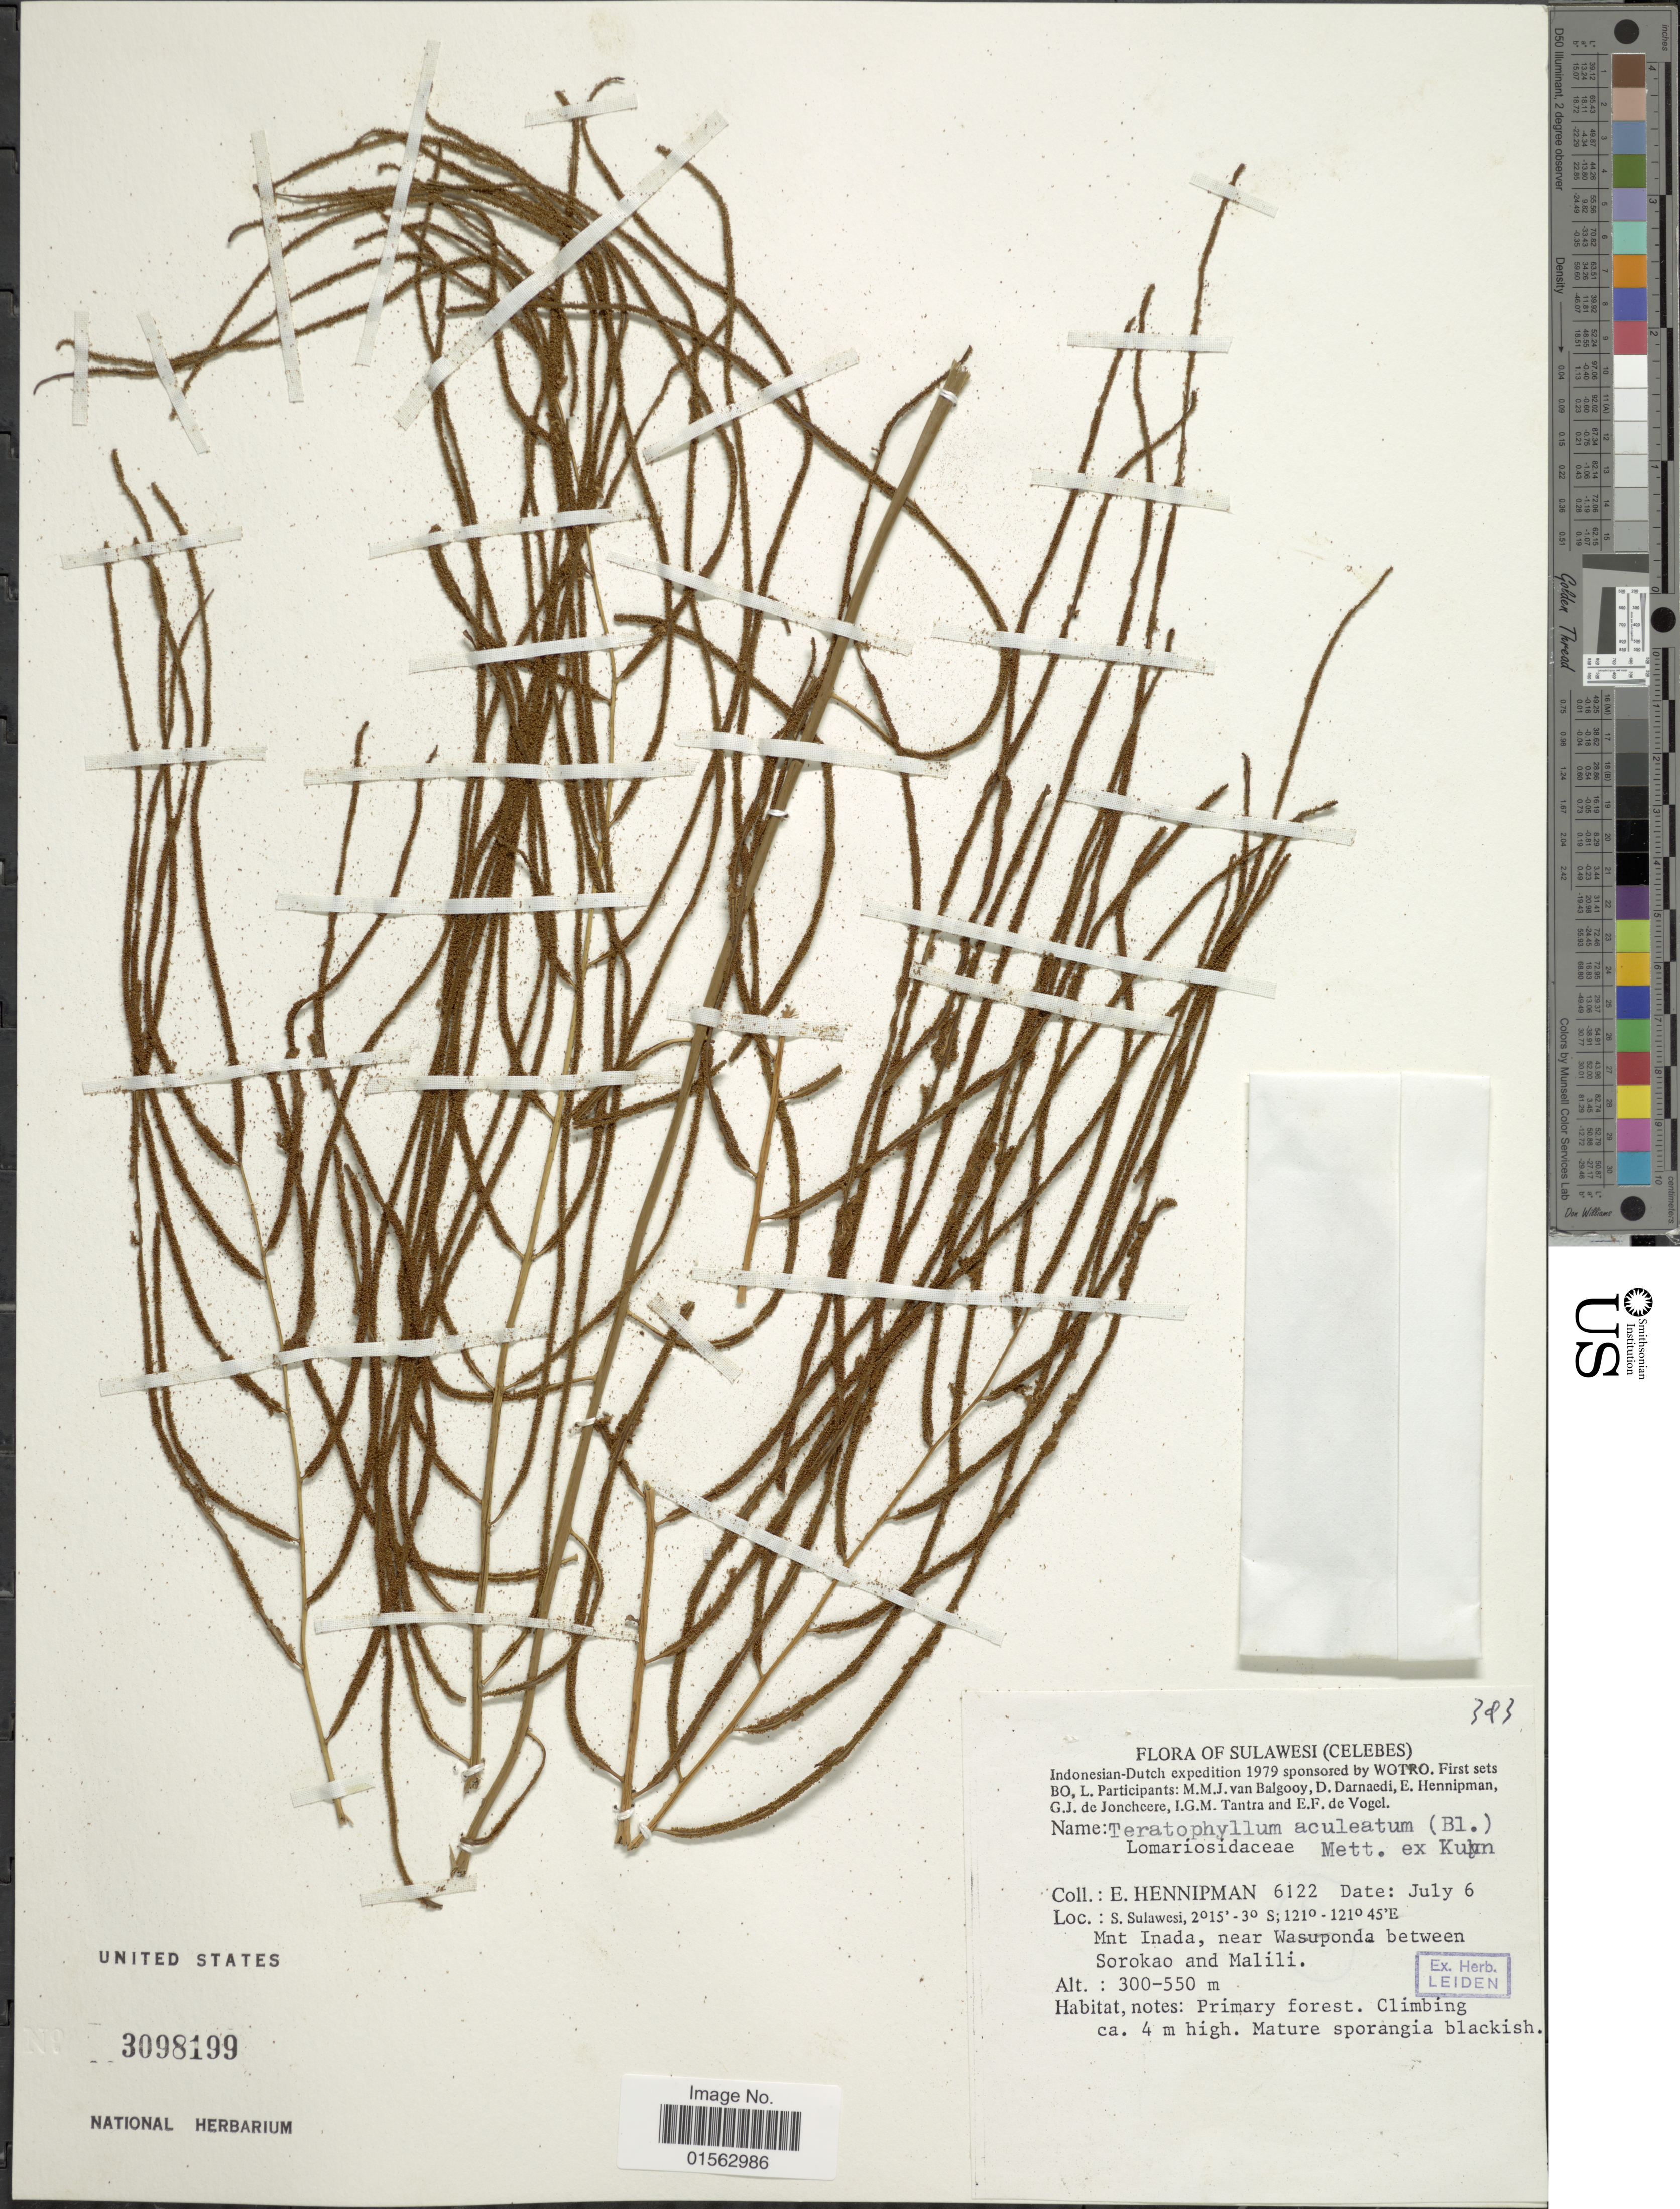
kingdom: Plantae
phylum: Tracheophyta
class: Polypodiopsida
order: Polypodiales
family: Dryopteridaceae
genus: Teratophyllum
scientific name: Teratophyllum aculeatum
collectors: E. Hennipman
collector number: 6122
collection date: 1979-07-06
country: Indonesia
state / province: Sulawesi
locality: Sulawesi (Celebes), S. Sulawesi, Mnt Inada, near Wasuponda between Sorokao and Malili, primary forest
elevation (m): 300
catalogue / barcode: US 3098199